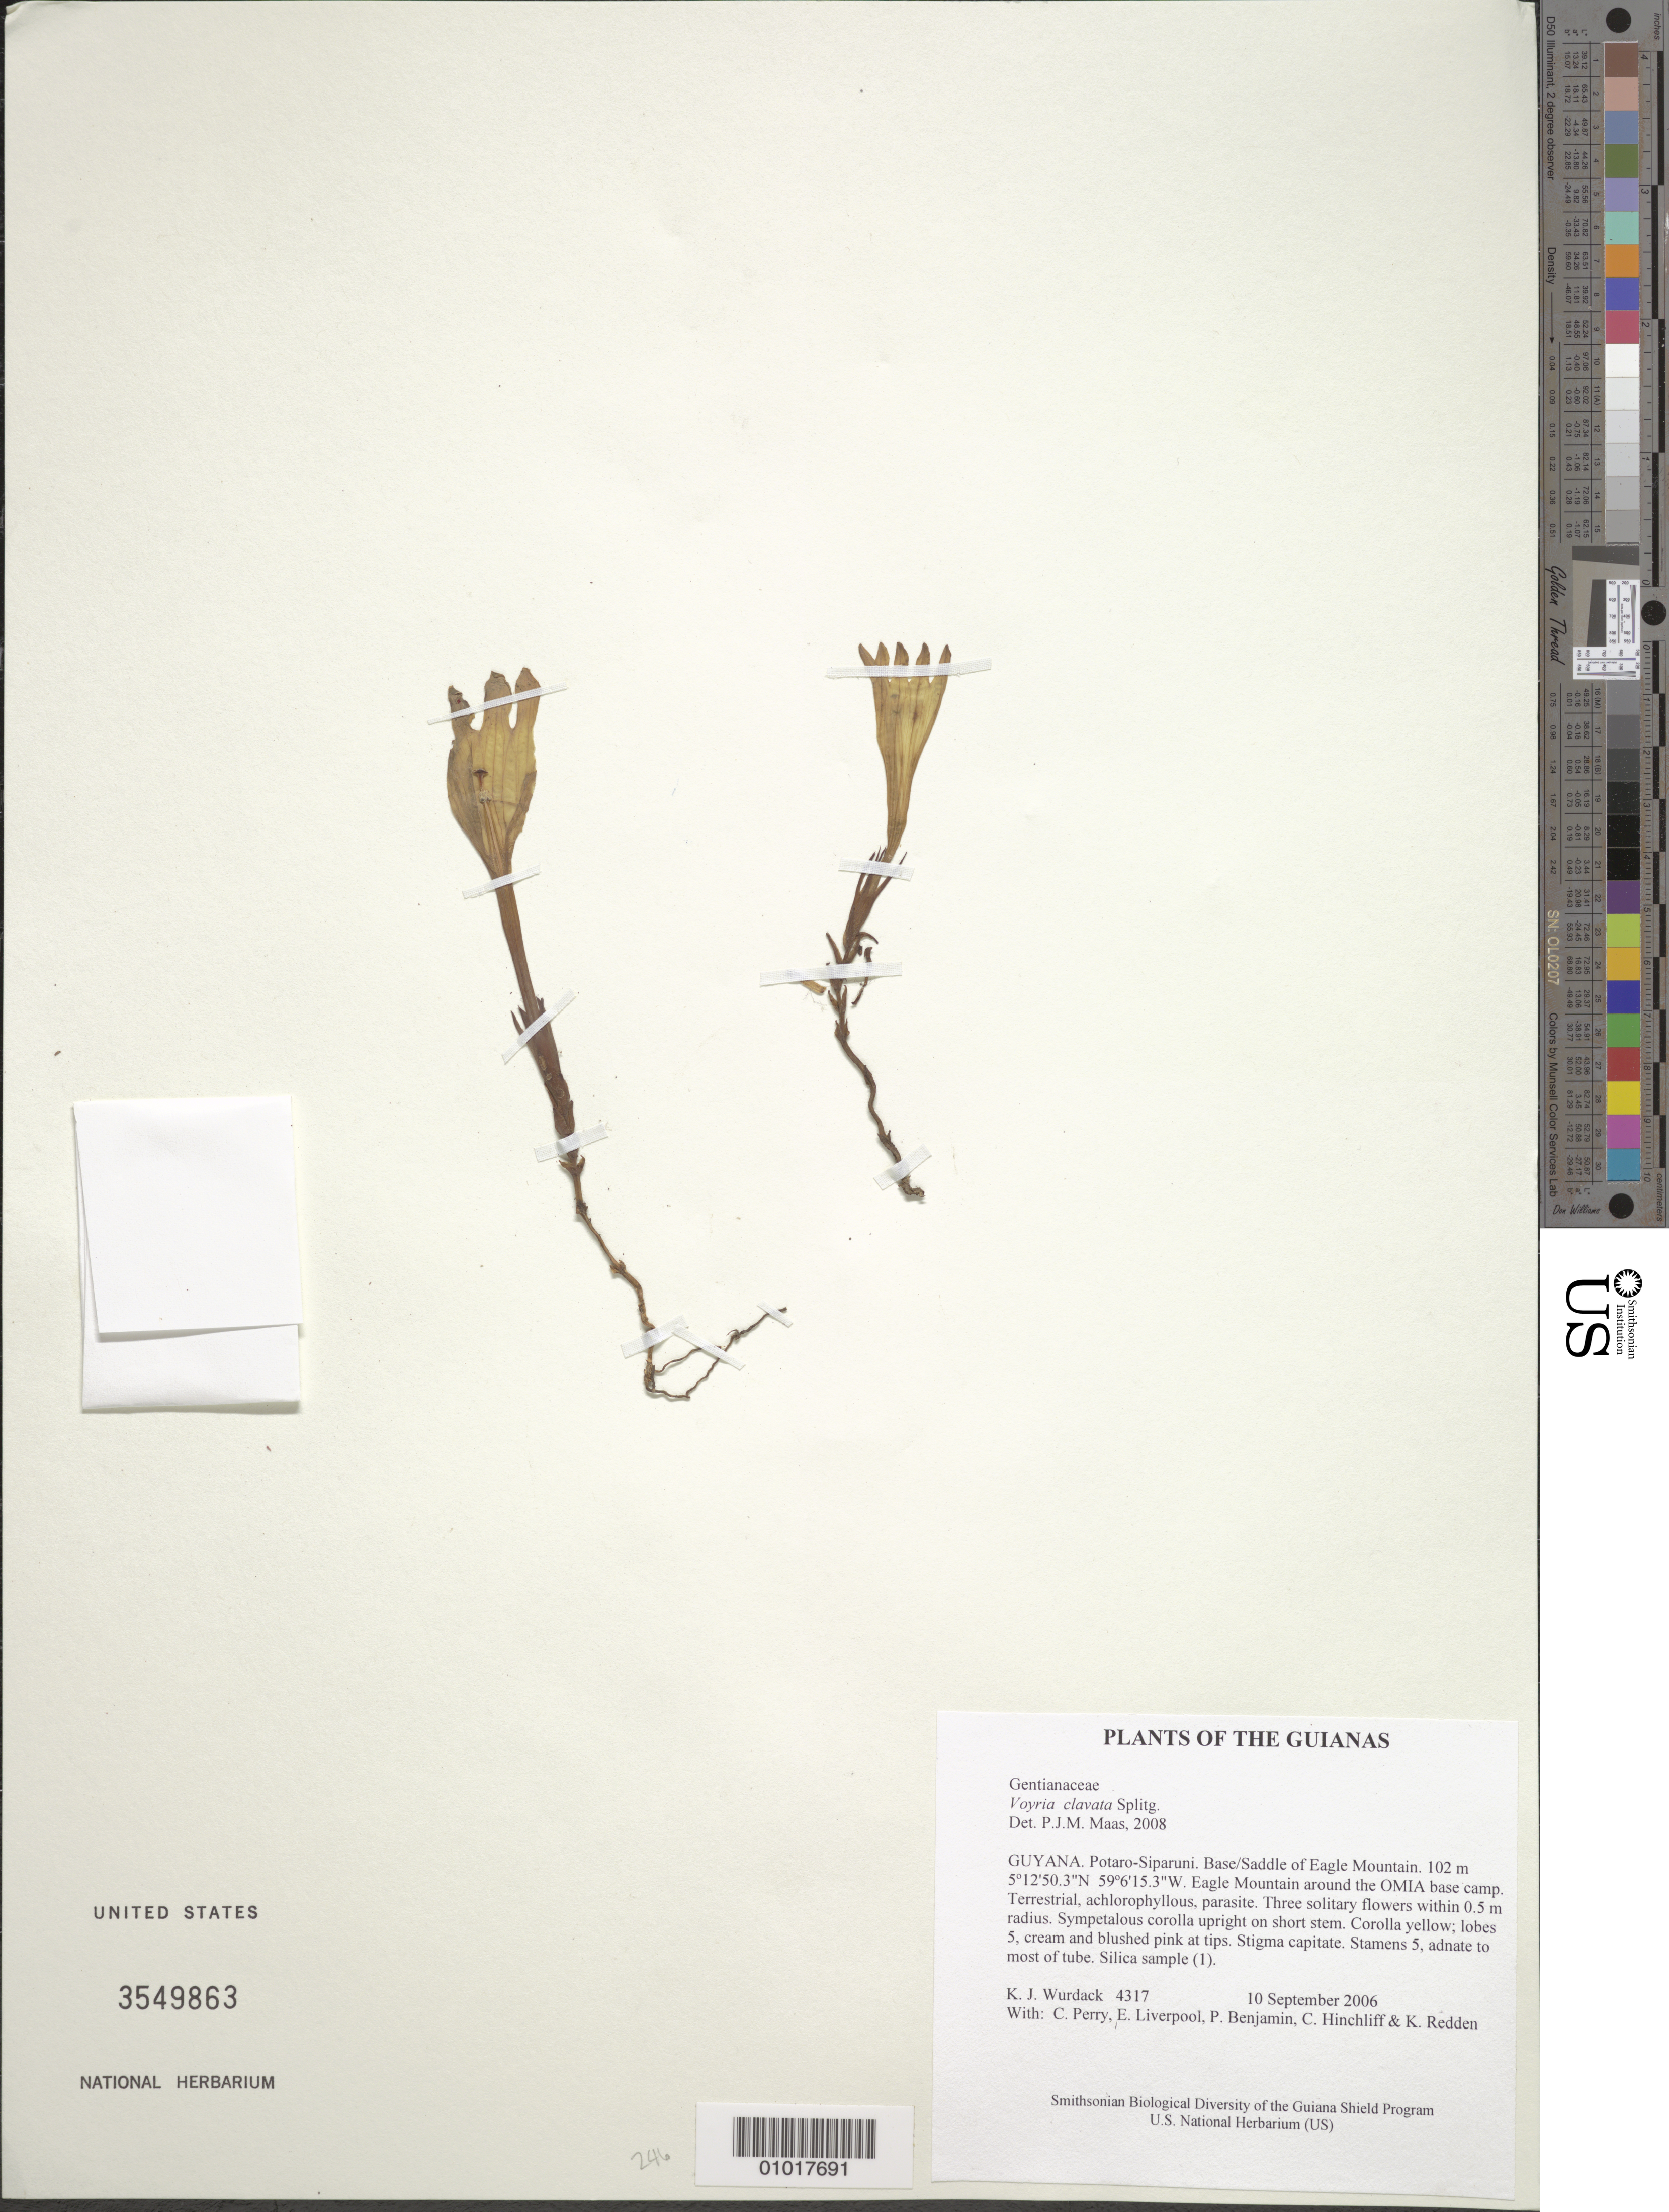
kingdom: Plantae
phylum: Tracheophyta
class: Magnoliopsida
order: Gentianales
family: Gentianaceae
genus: Voyria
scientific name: Voyria clavata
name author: Splitg.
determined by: Maas, Paul J. M.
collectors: K. Wurdack, C. Perry, E. Liverpool, P. Benjamin, C. E. Hinchliff & K. M. Redden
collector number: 4317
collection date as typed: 10 September 2006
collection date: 2006-09-10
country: Guyana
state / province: Potaro-Siparuni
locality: Base/Saddle of Eagle Mountain, around the OMIA base camp.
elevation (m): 102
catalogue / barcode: US 3549863